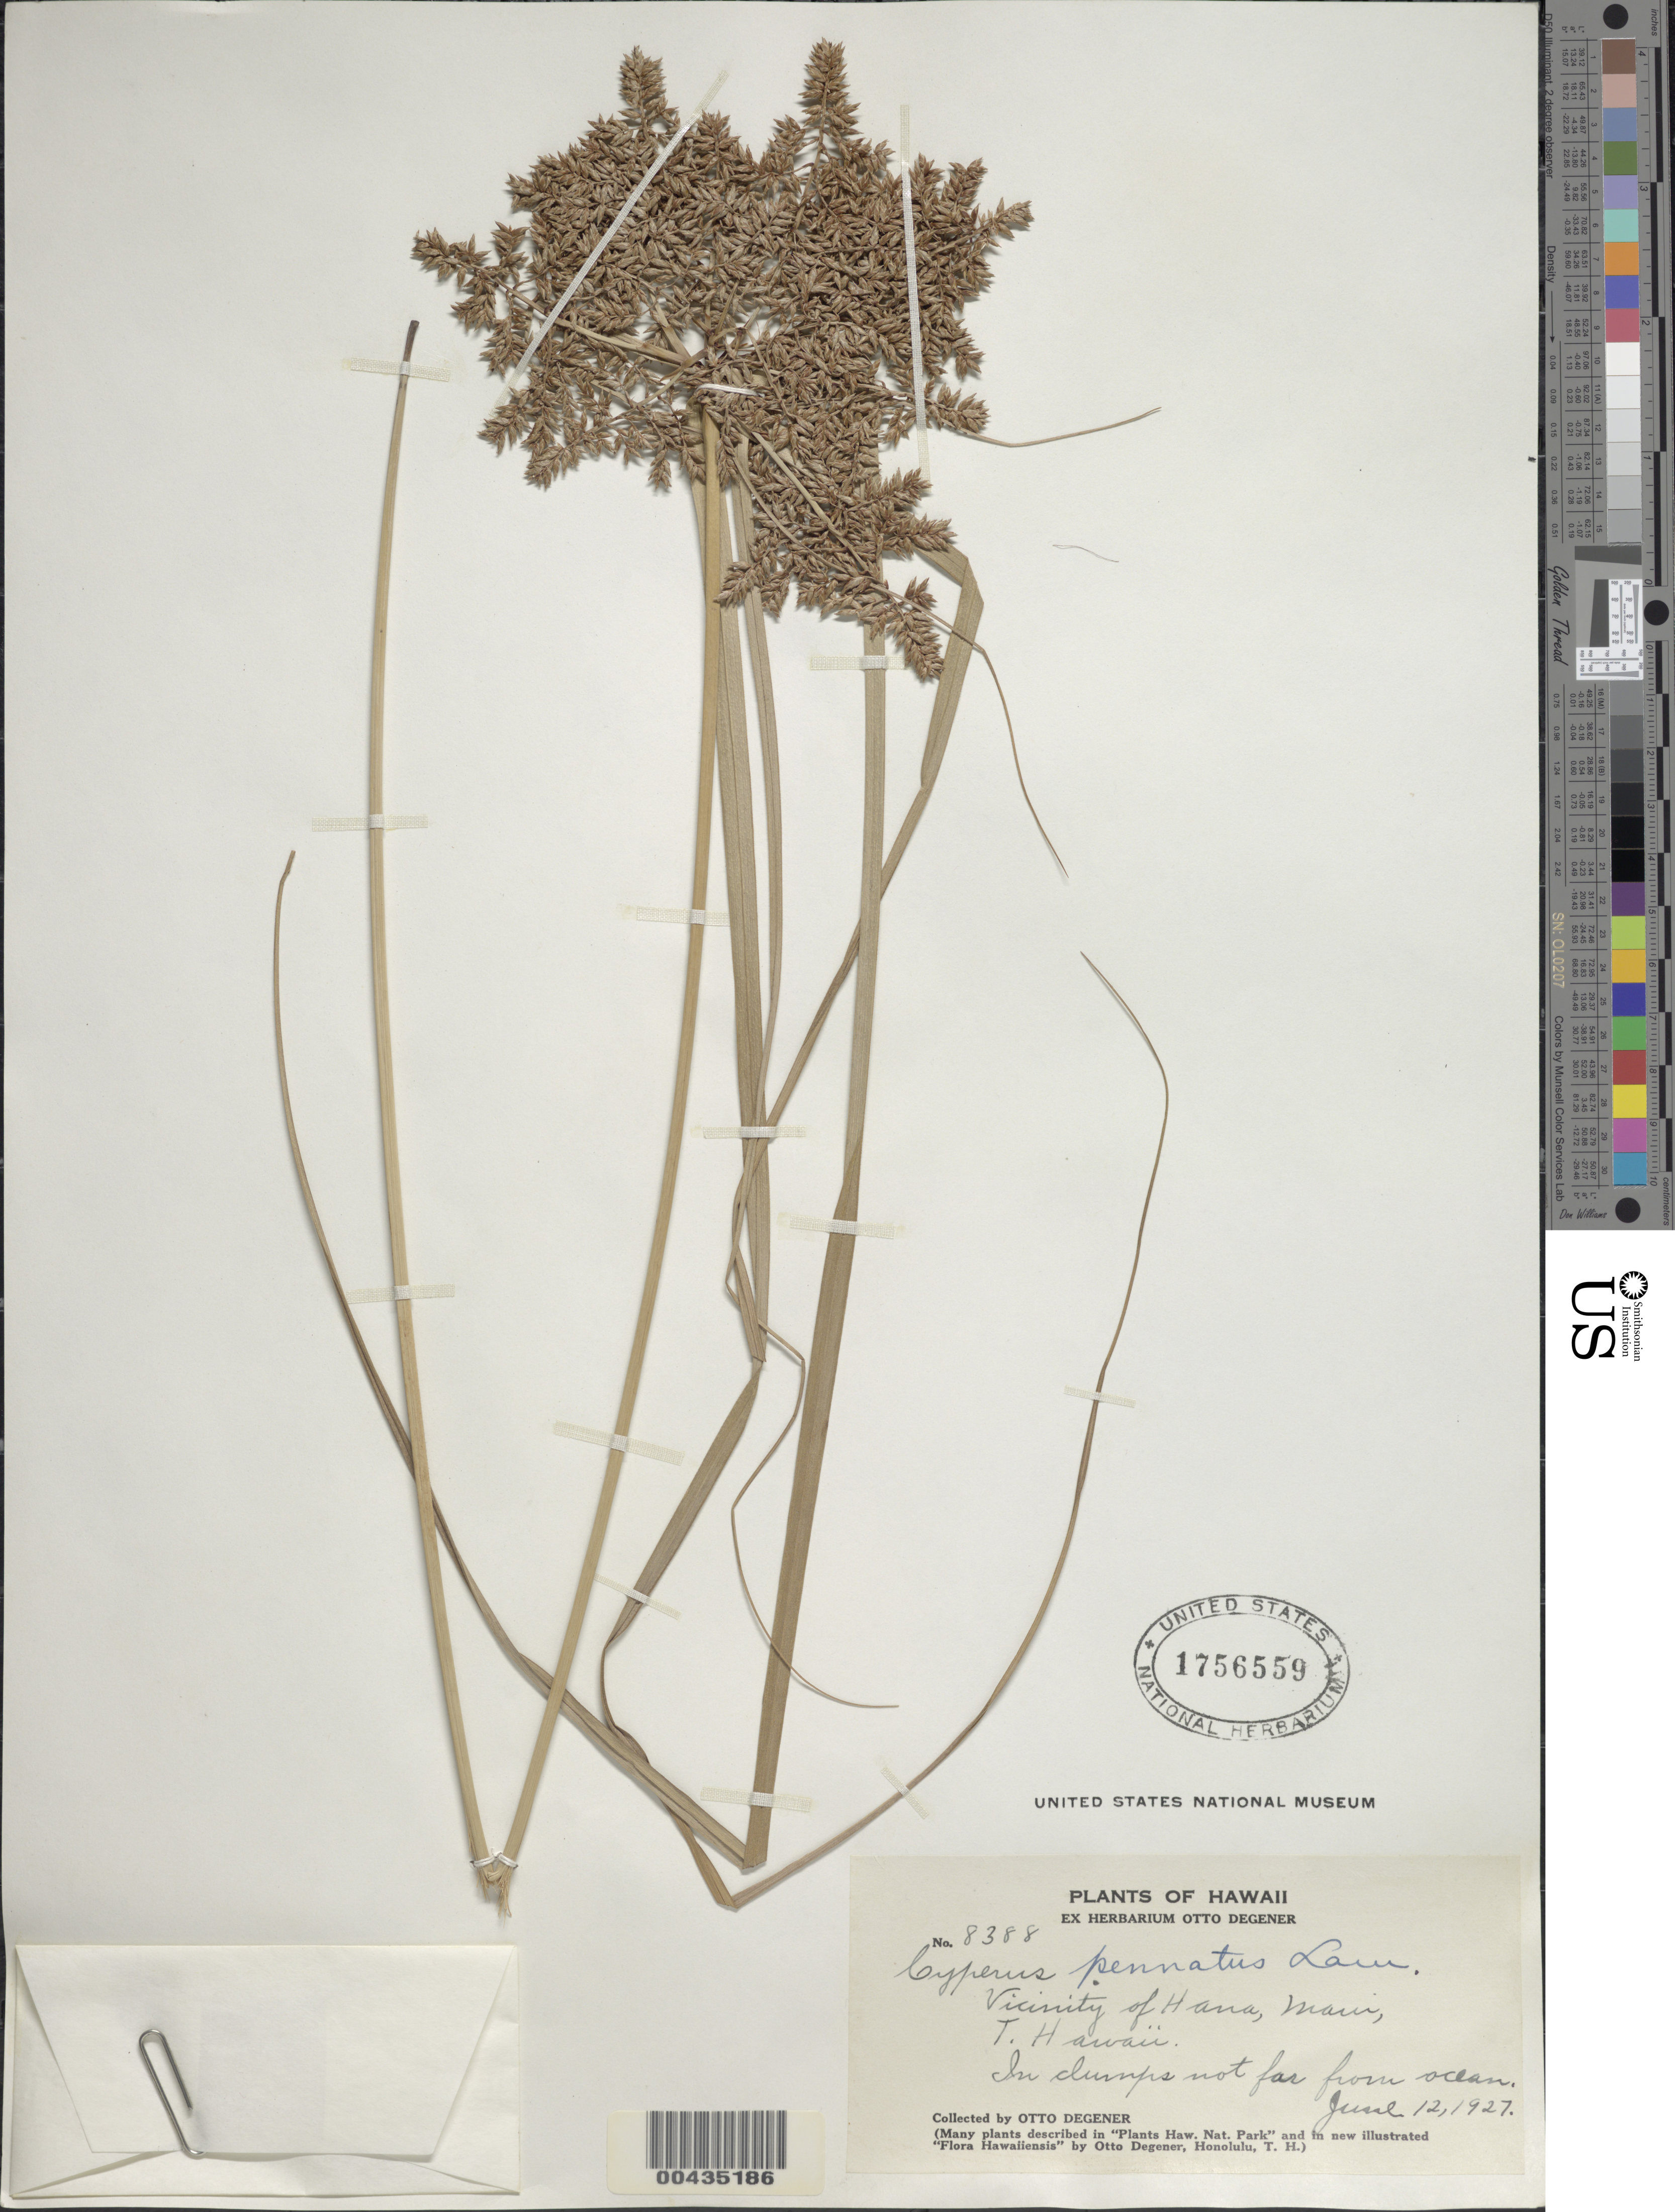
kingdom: Plantae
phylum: Tracheophyta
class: Liliopsida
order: Poales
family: Cyperaceae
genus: Cyperus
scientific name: Cyperus javanicus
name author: Houtt.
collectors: O. Degener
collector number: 8388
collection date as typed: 12 Jun 1927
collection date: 1927-06-12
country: United States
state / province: Hawaii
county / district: Maui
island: Maui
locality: Vicinity of Hana, Maui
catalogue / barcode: US 1756559